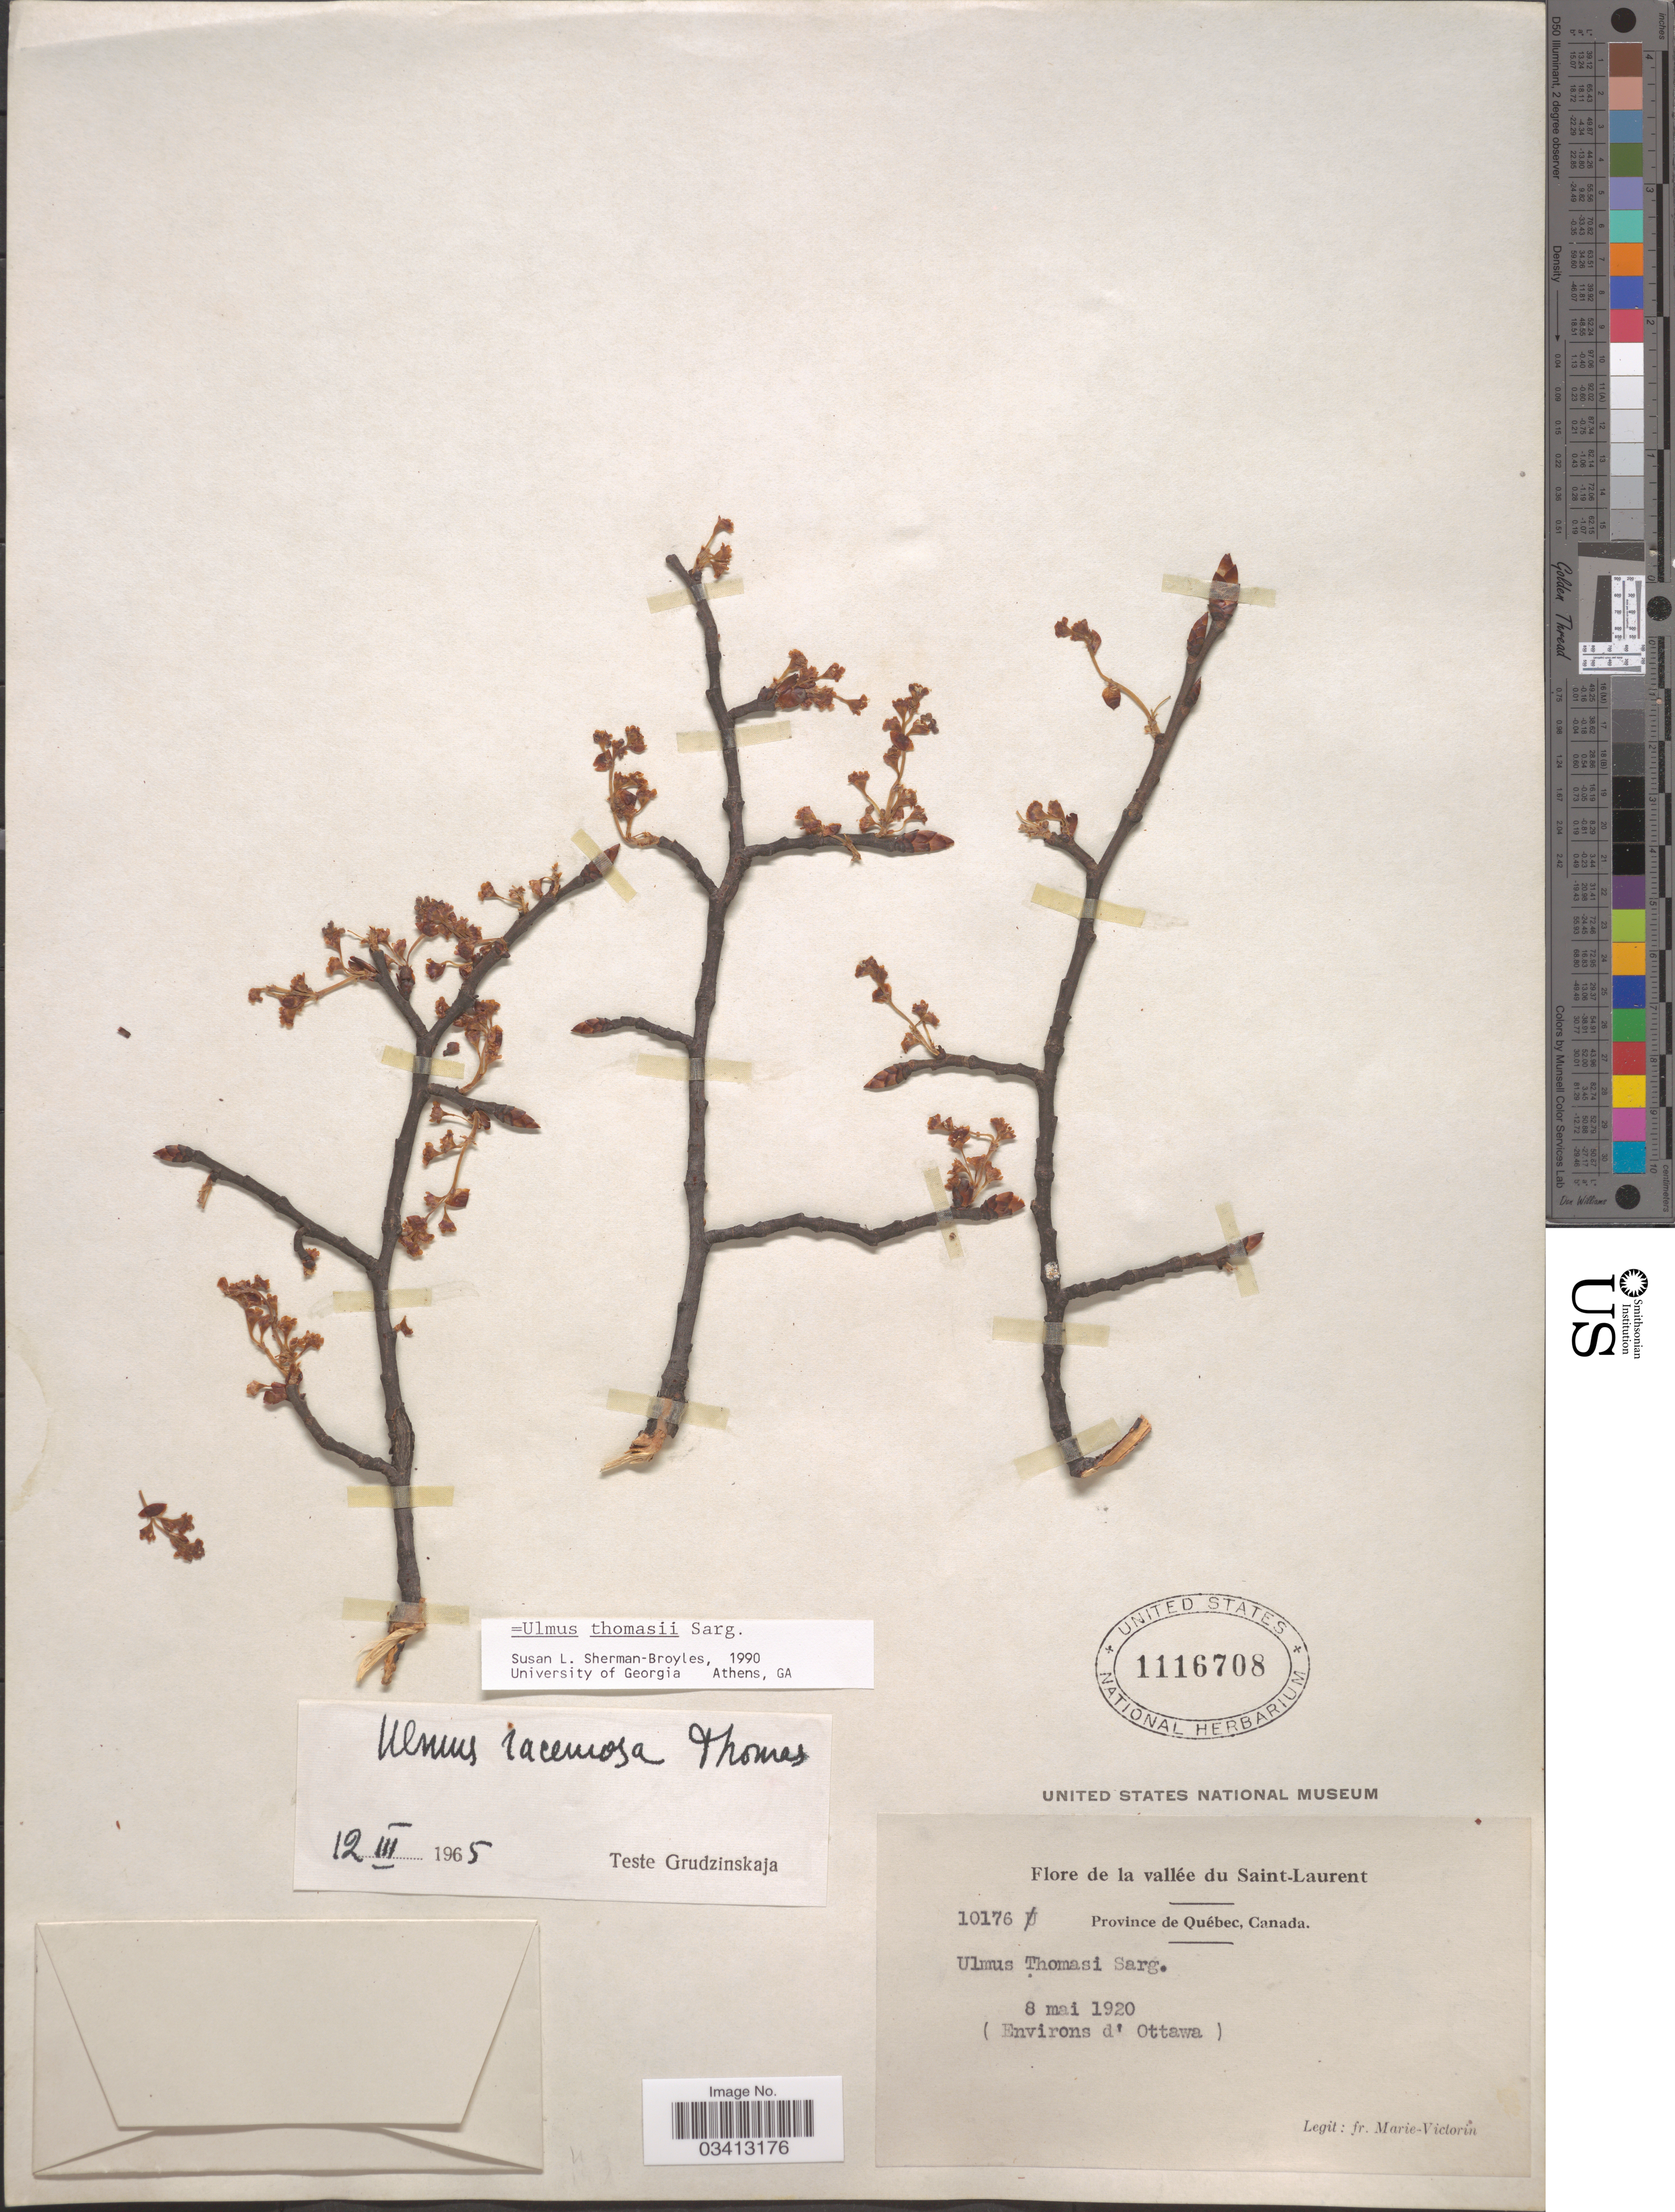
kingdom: Plantae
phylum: Tracheophyta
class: Magnoliopsida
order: Rosales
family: Ulmaceae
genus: Ulmus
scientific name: Ulmus thomasii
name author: Sarg.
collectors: F. Marie-Victorin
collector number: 10176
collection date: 1920-05-08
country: Canada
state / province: Quebec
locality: De la vallée du Saint-Laurent. (Environs d'Ottawa).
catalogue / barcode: US 1116708